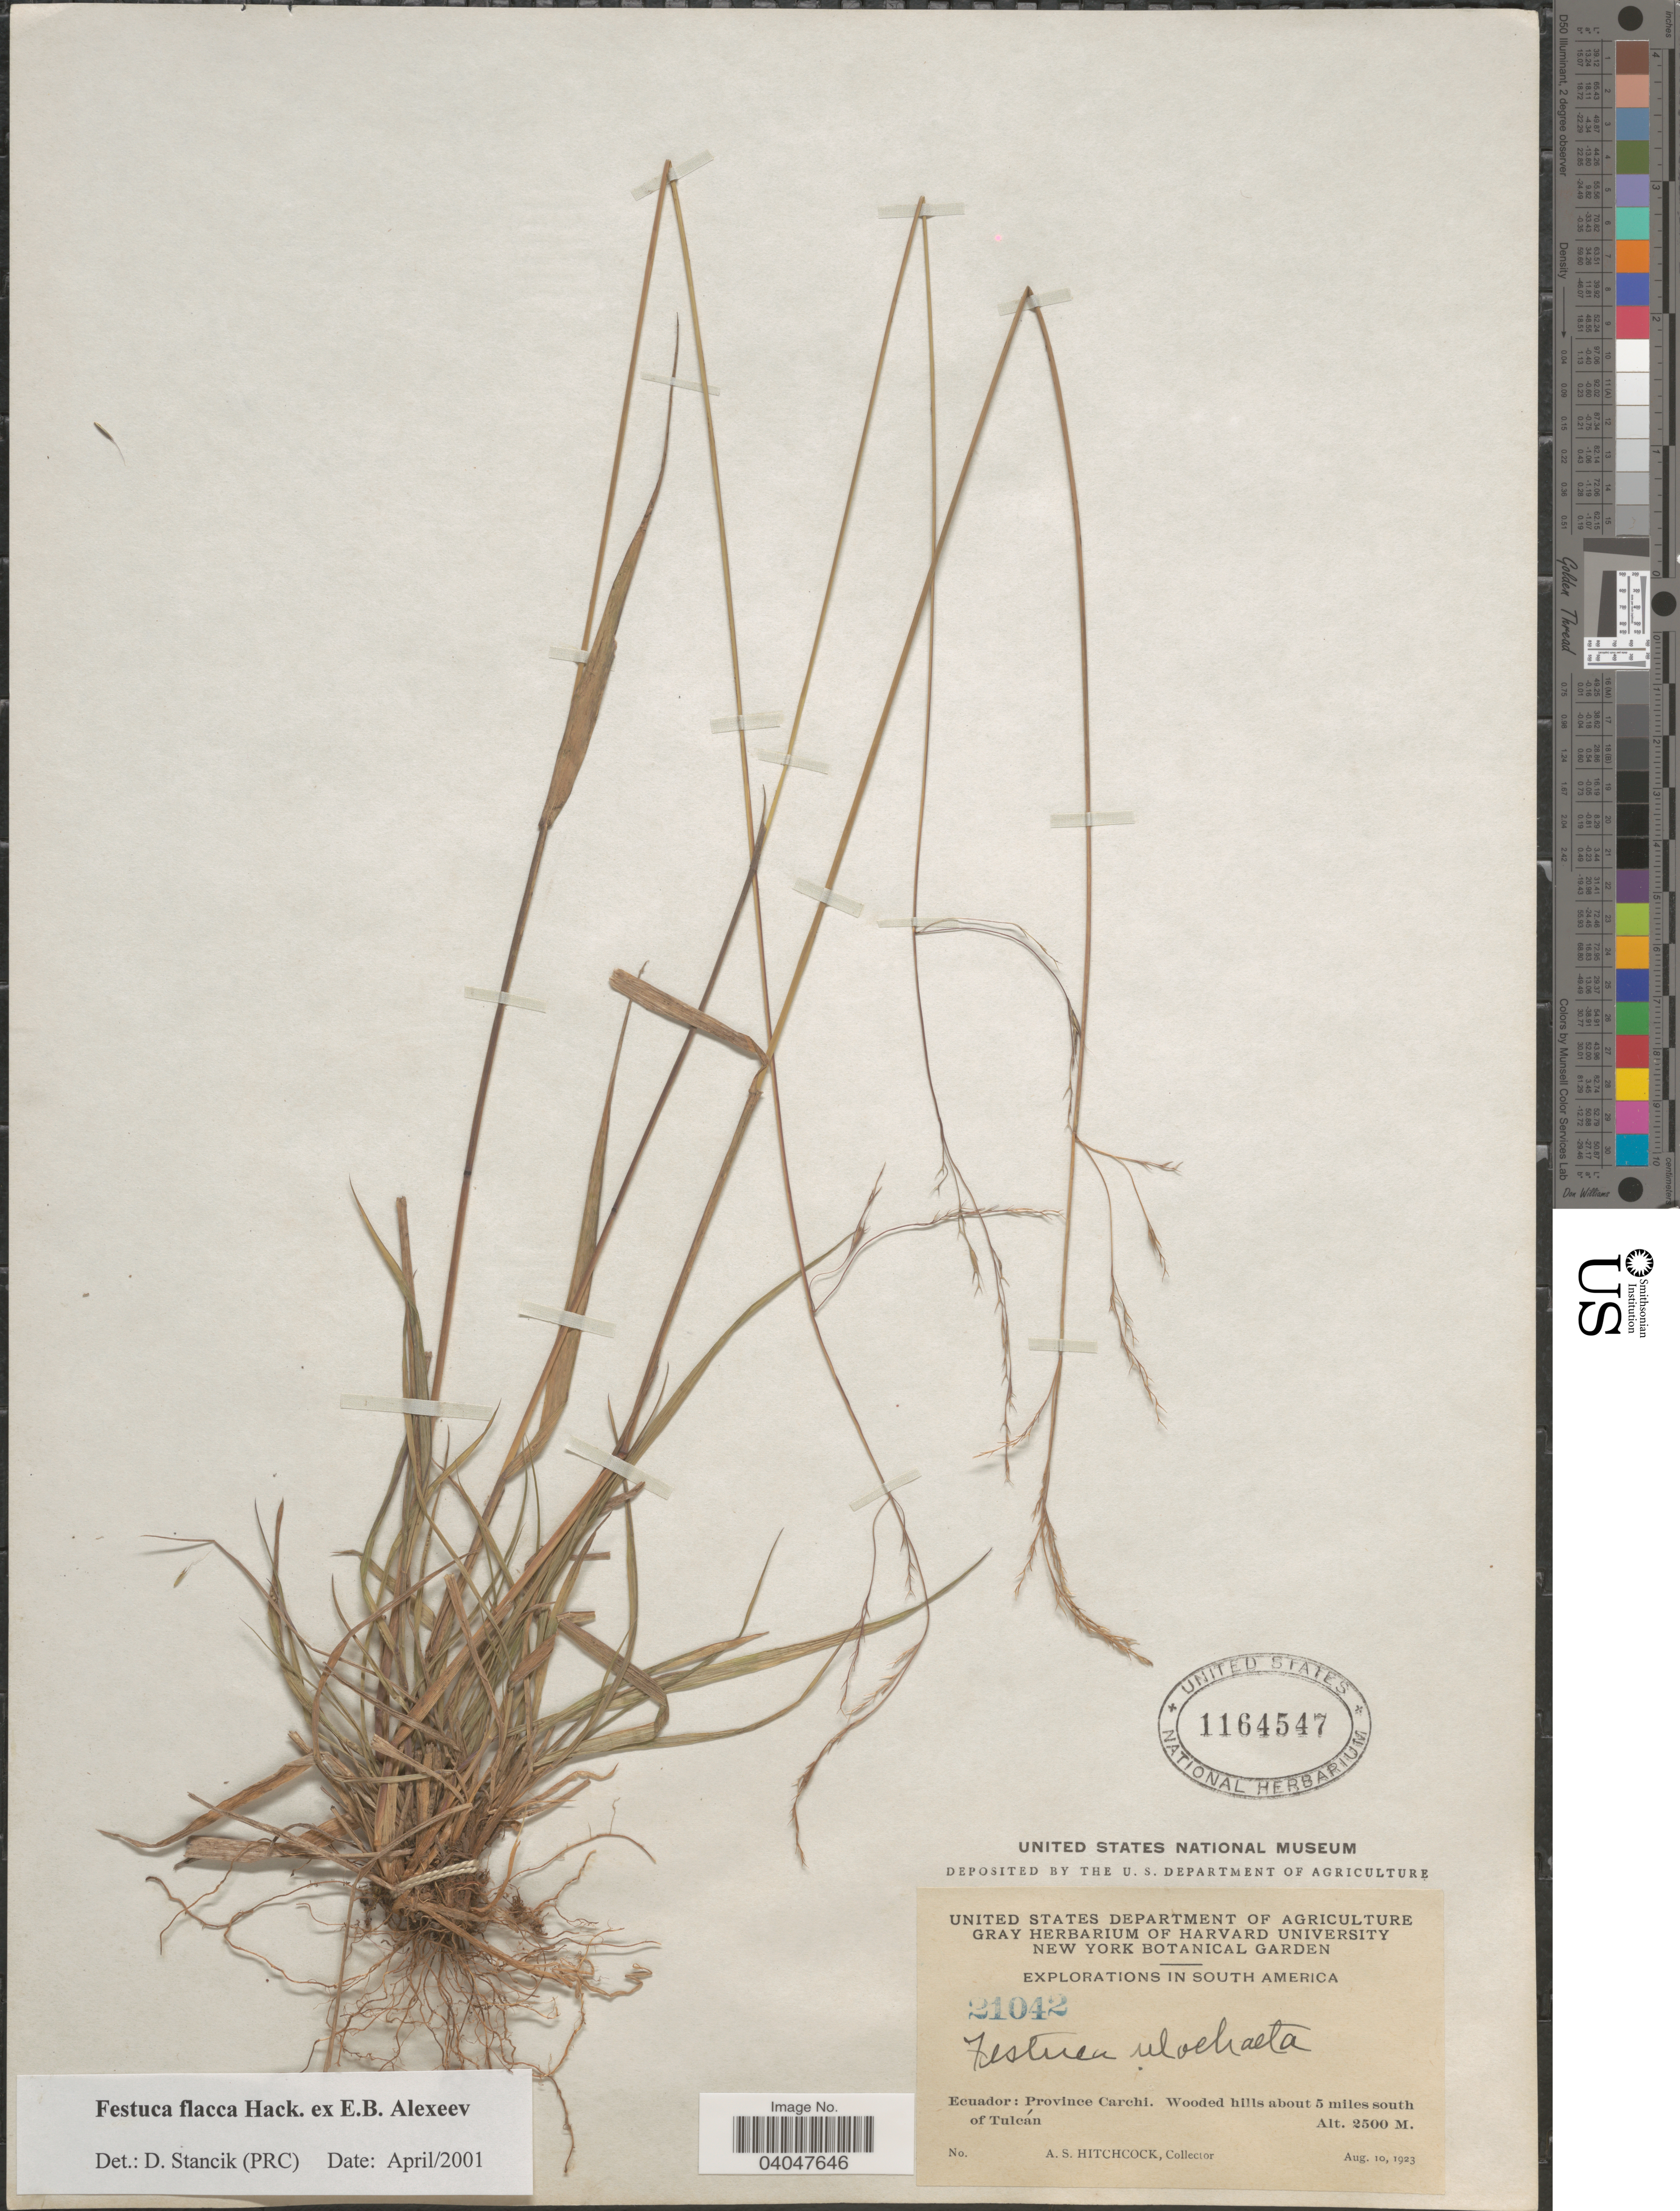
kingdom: Plantae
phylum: Tracheophyta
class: Liliopsida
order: Poales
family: Poaceae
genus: Festuca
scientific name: Festuca flacca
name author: Hack. ex E.B. Alexeev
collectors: A. S. Hitchcock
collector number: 21042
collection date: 1923-08-10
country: Ecuador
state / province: Carchi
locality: Wooded hills about 5 miles south of Tulcán.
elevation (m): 2500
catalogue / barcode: US 1164547